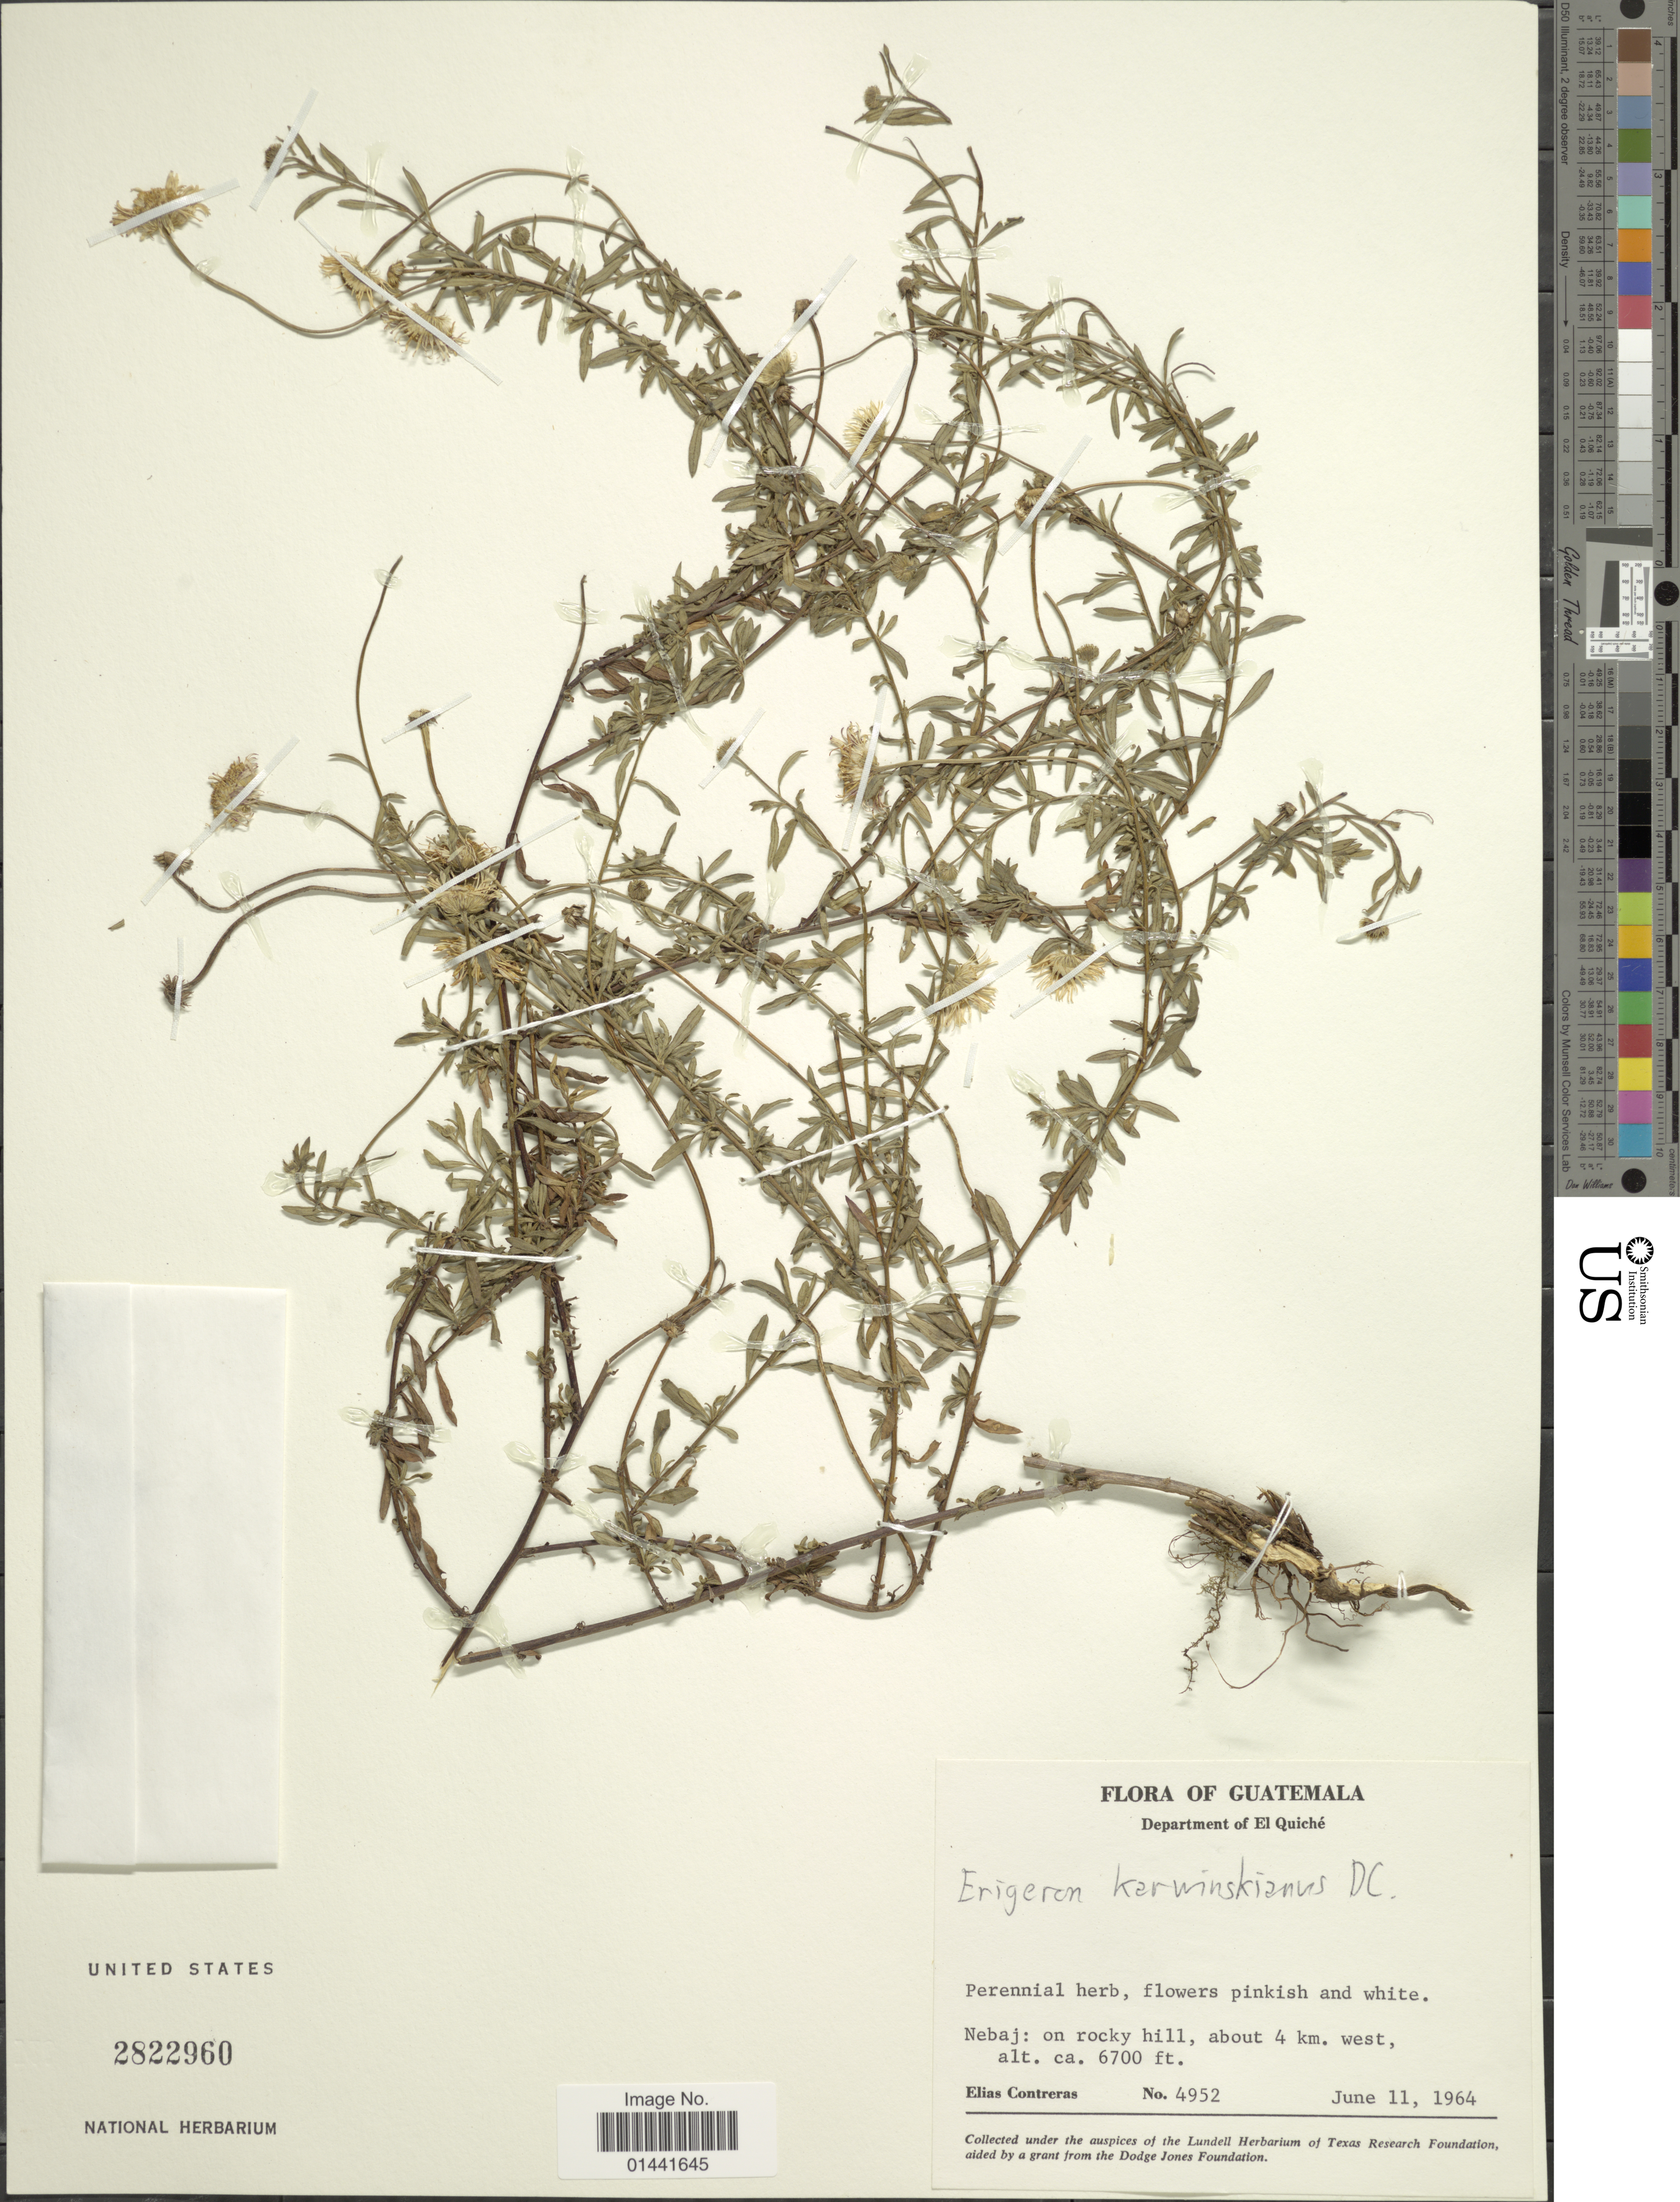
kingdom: Plantae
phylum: Tracheophyta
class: Magnoliopsida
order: Asterales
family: Asteraceae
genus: Erigeron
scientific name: Erigeron karvinskianus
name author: DC.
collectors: E. Contreras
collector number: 4952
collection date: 1964-06-11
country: Guatemala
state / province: El Quiché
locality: Nebaj: on rocky hill, about 4 km. west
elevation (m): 2042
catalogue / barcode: US 2822960